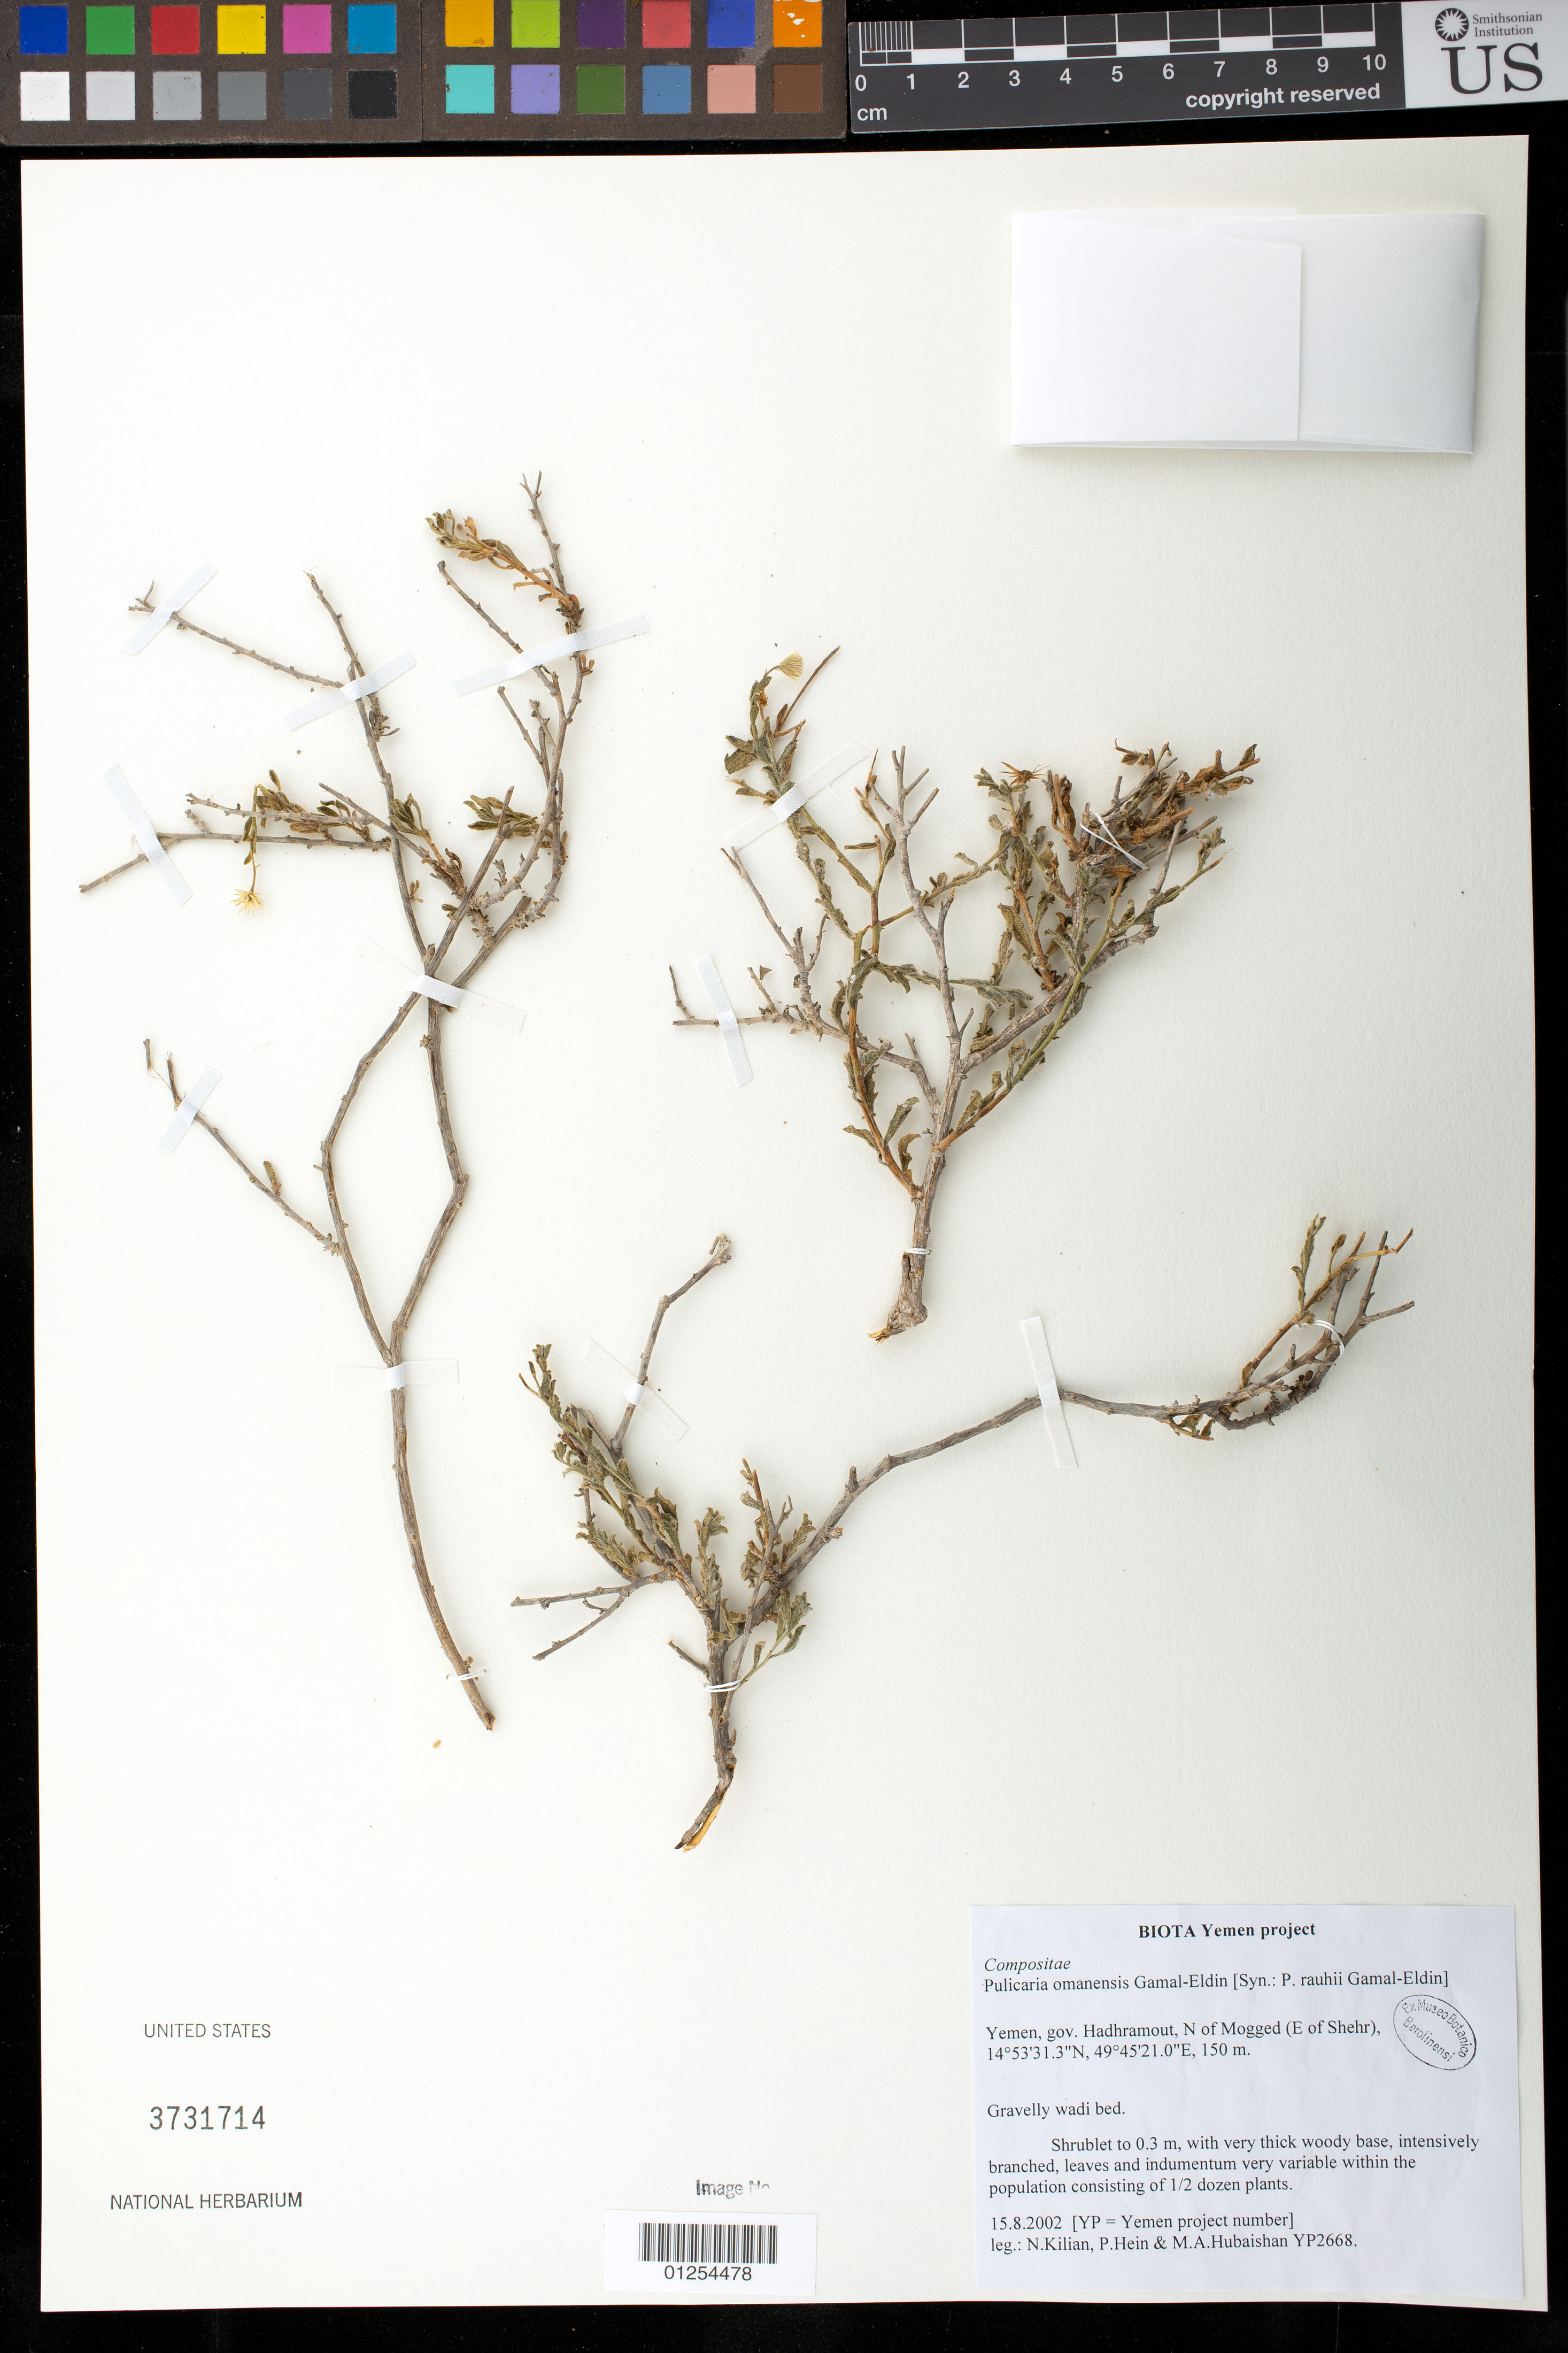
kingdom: Plantae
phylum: Tracheophyta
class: Magnoliopsida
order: Asterales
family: Asteraceae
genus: Pulicaria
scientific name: Pulicaria sp.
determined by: Kilian, Norbert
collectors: N. Kilian, P. Hein & M. Hubaishan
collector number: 2668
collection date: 2002-08-15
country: Yemen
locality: Yemen, gov. Hadhramout, N of Mogged (E of Shehr)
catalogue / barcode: US 3731714